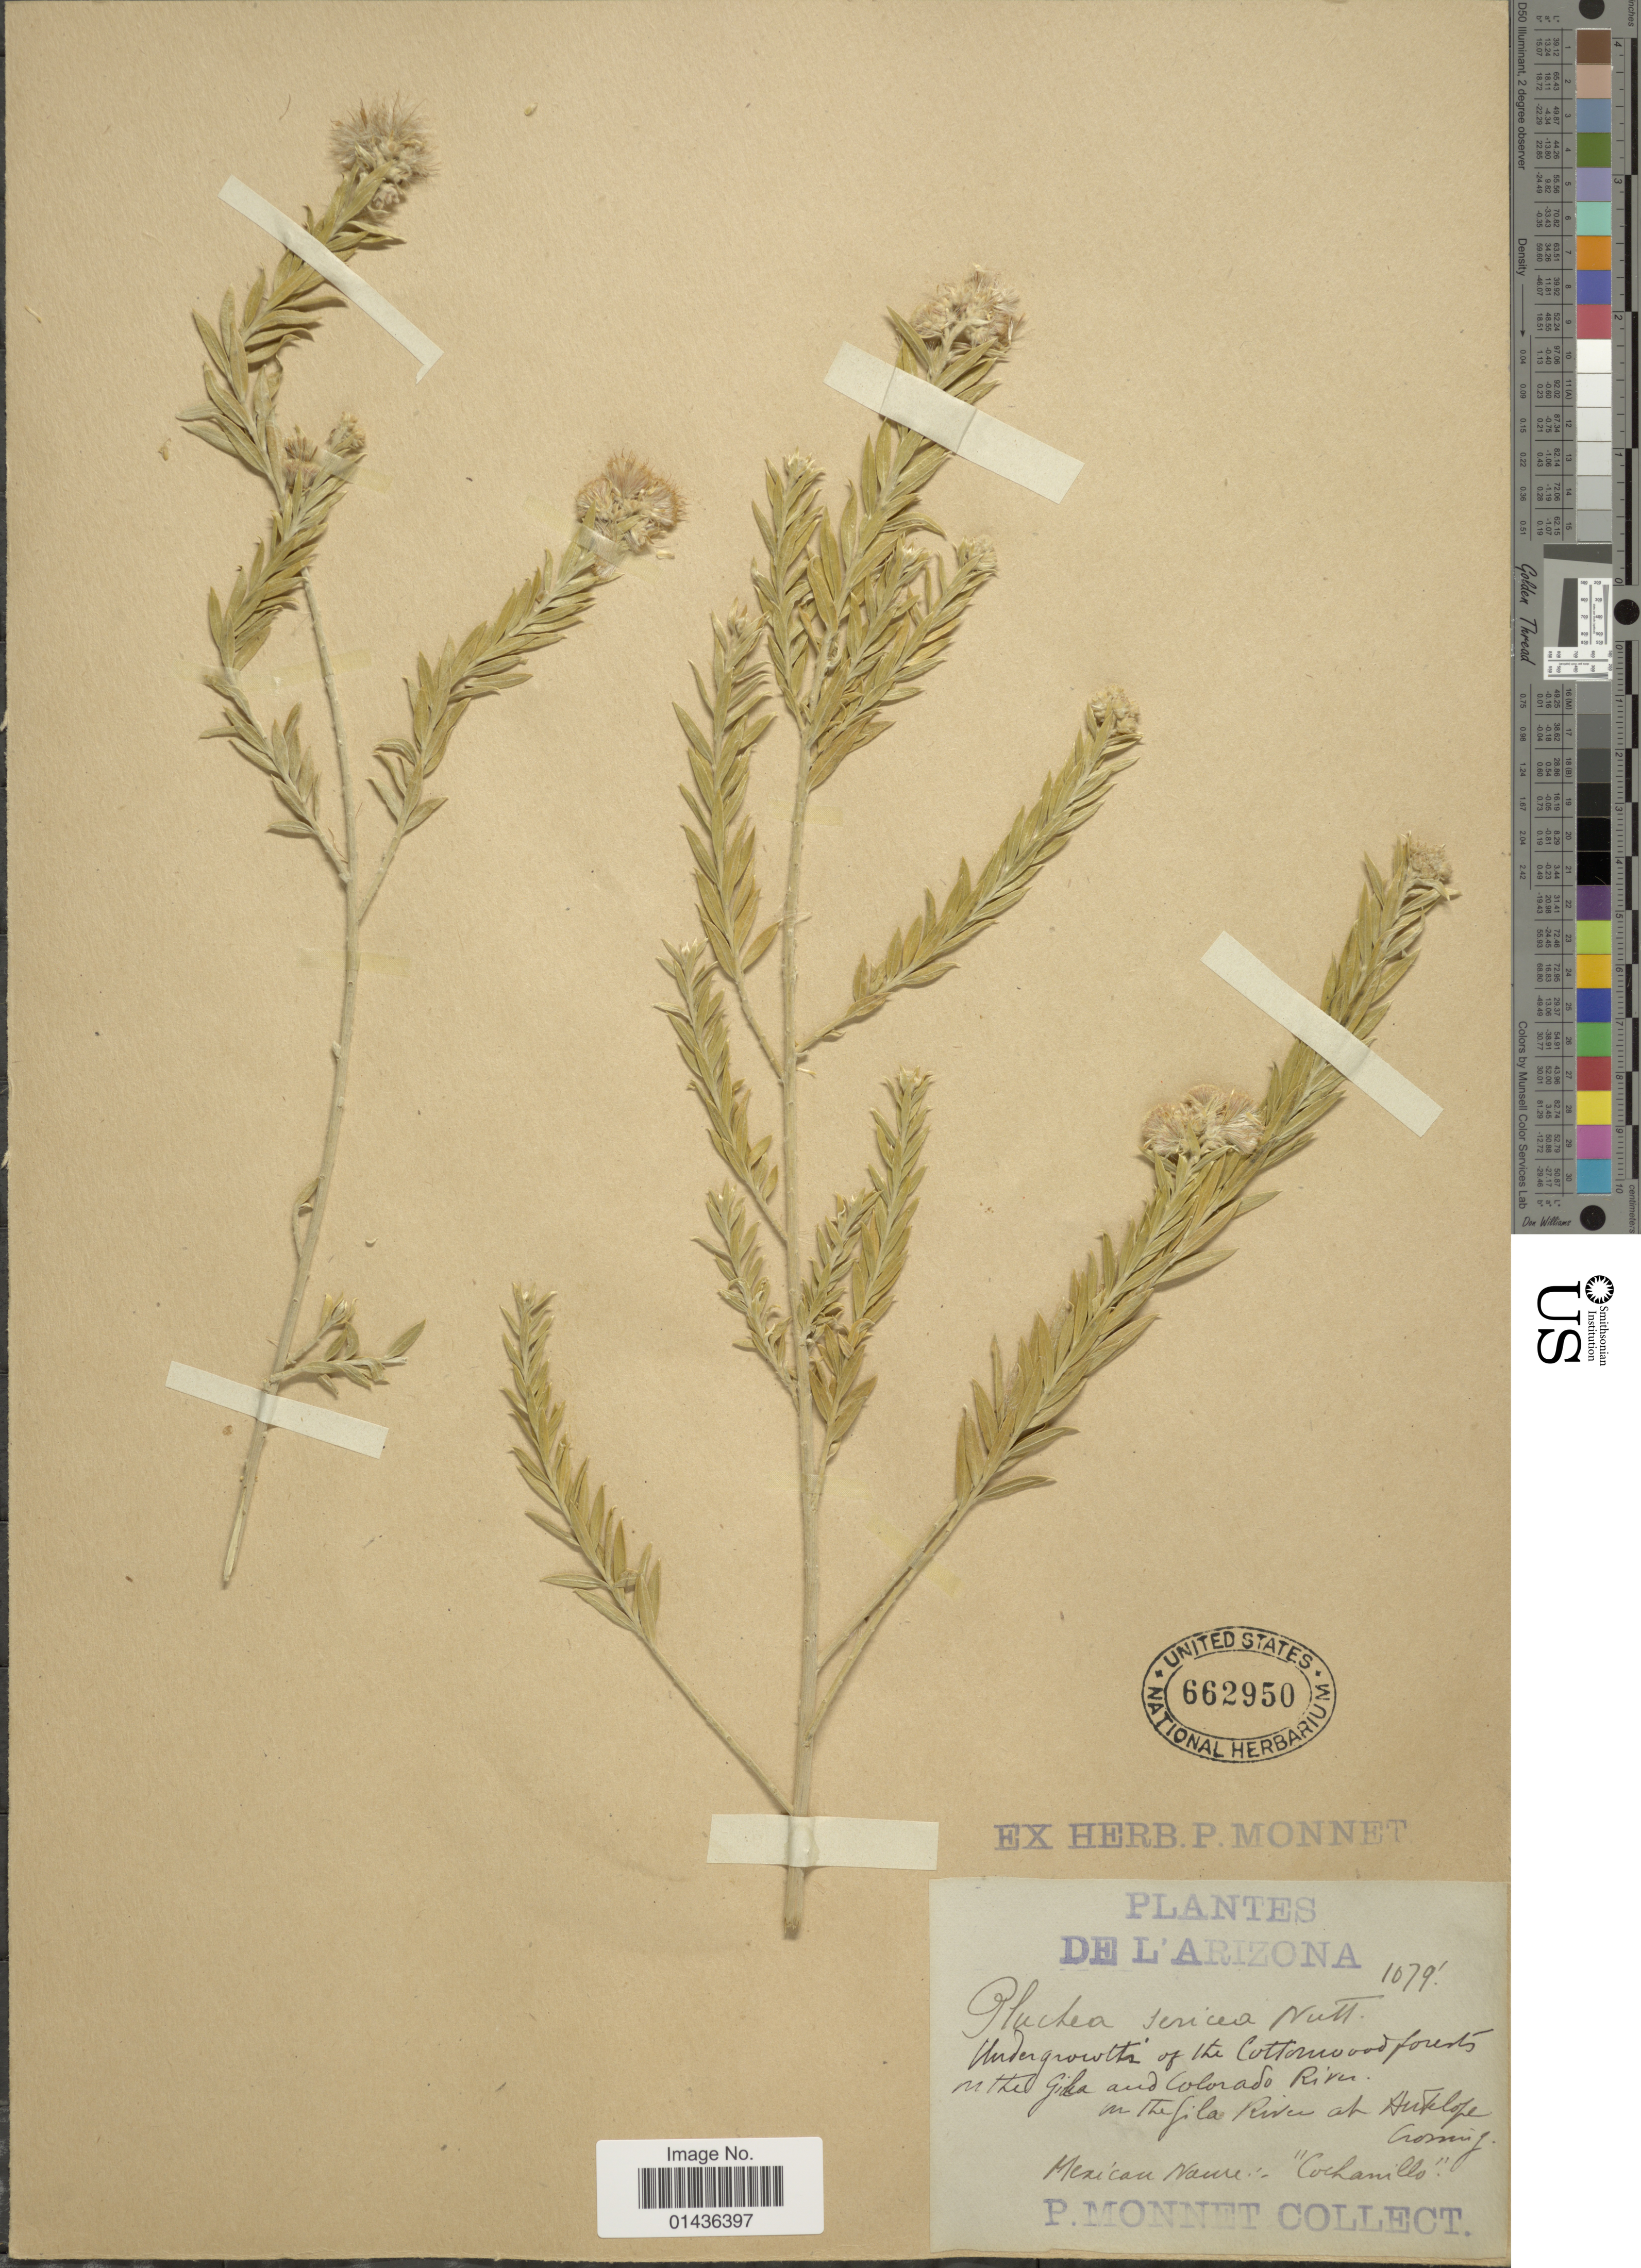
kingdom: Plantae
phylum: Tracheophyta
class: Magnoliopsida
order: Asterales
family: Asteraceae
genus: Pluchea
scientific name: Pluchea sericea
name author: (Nutt.) Coville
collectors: P. Monnet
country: United States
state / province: Arizona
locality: On the Gila and Colorado River, on the fila River at Antelope Canyon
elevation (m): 329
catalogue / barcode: US 662950